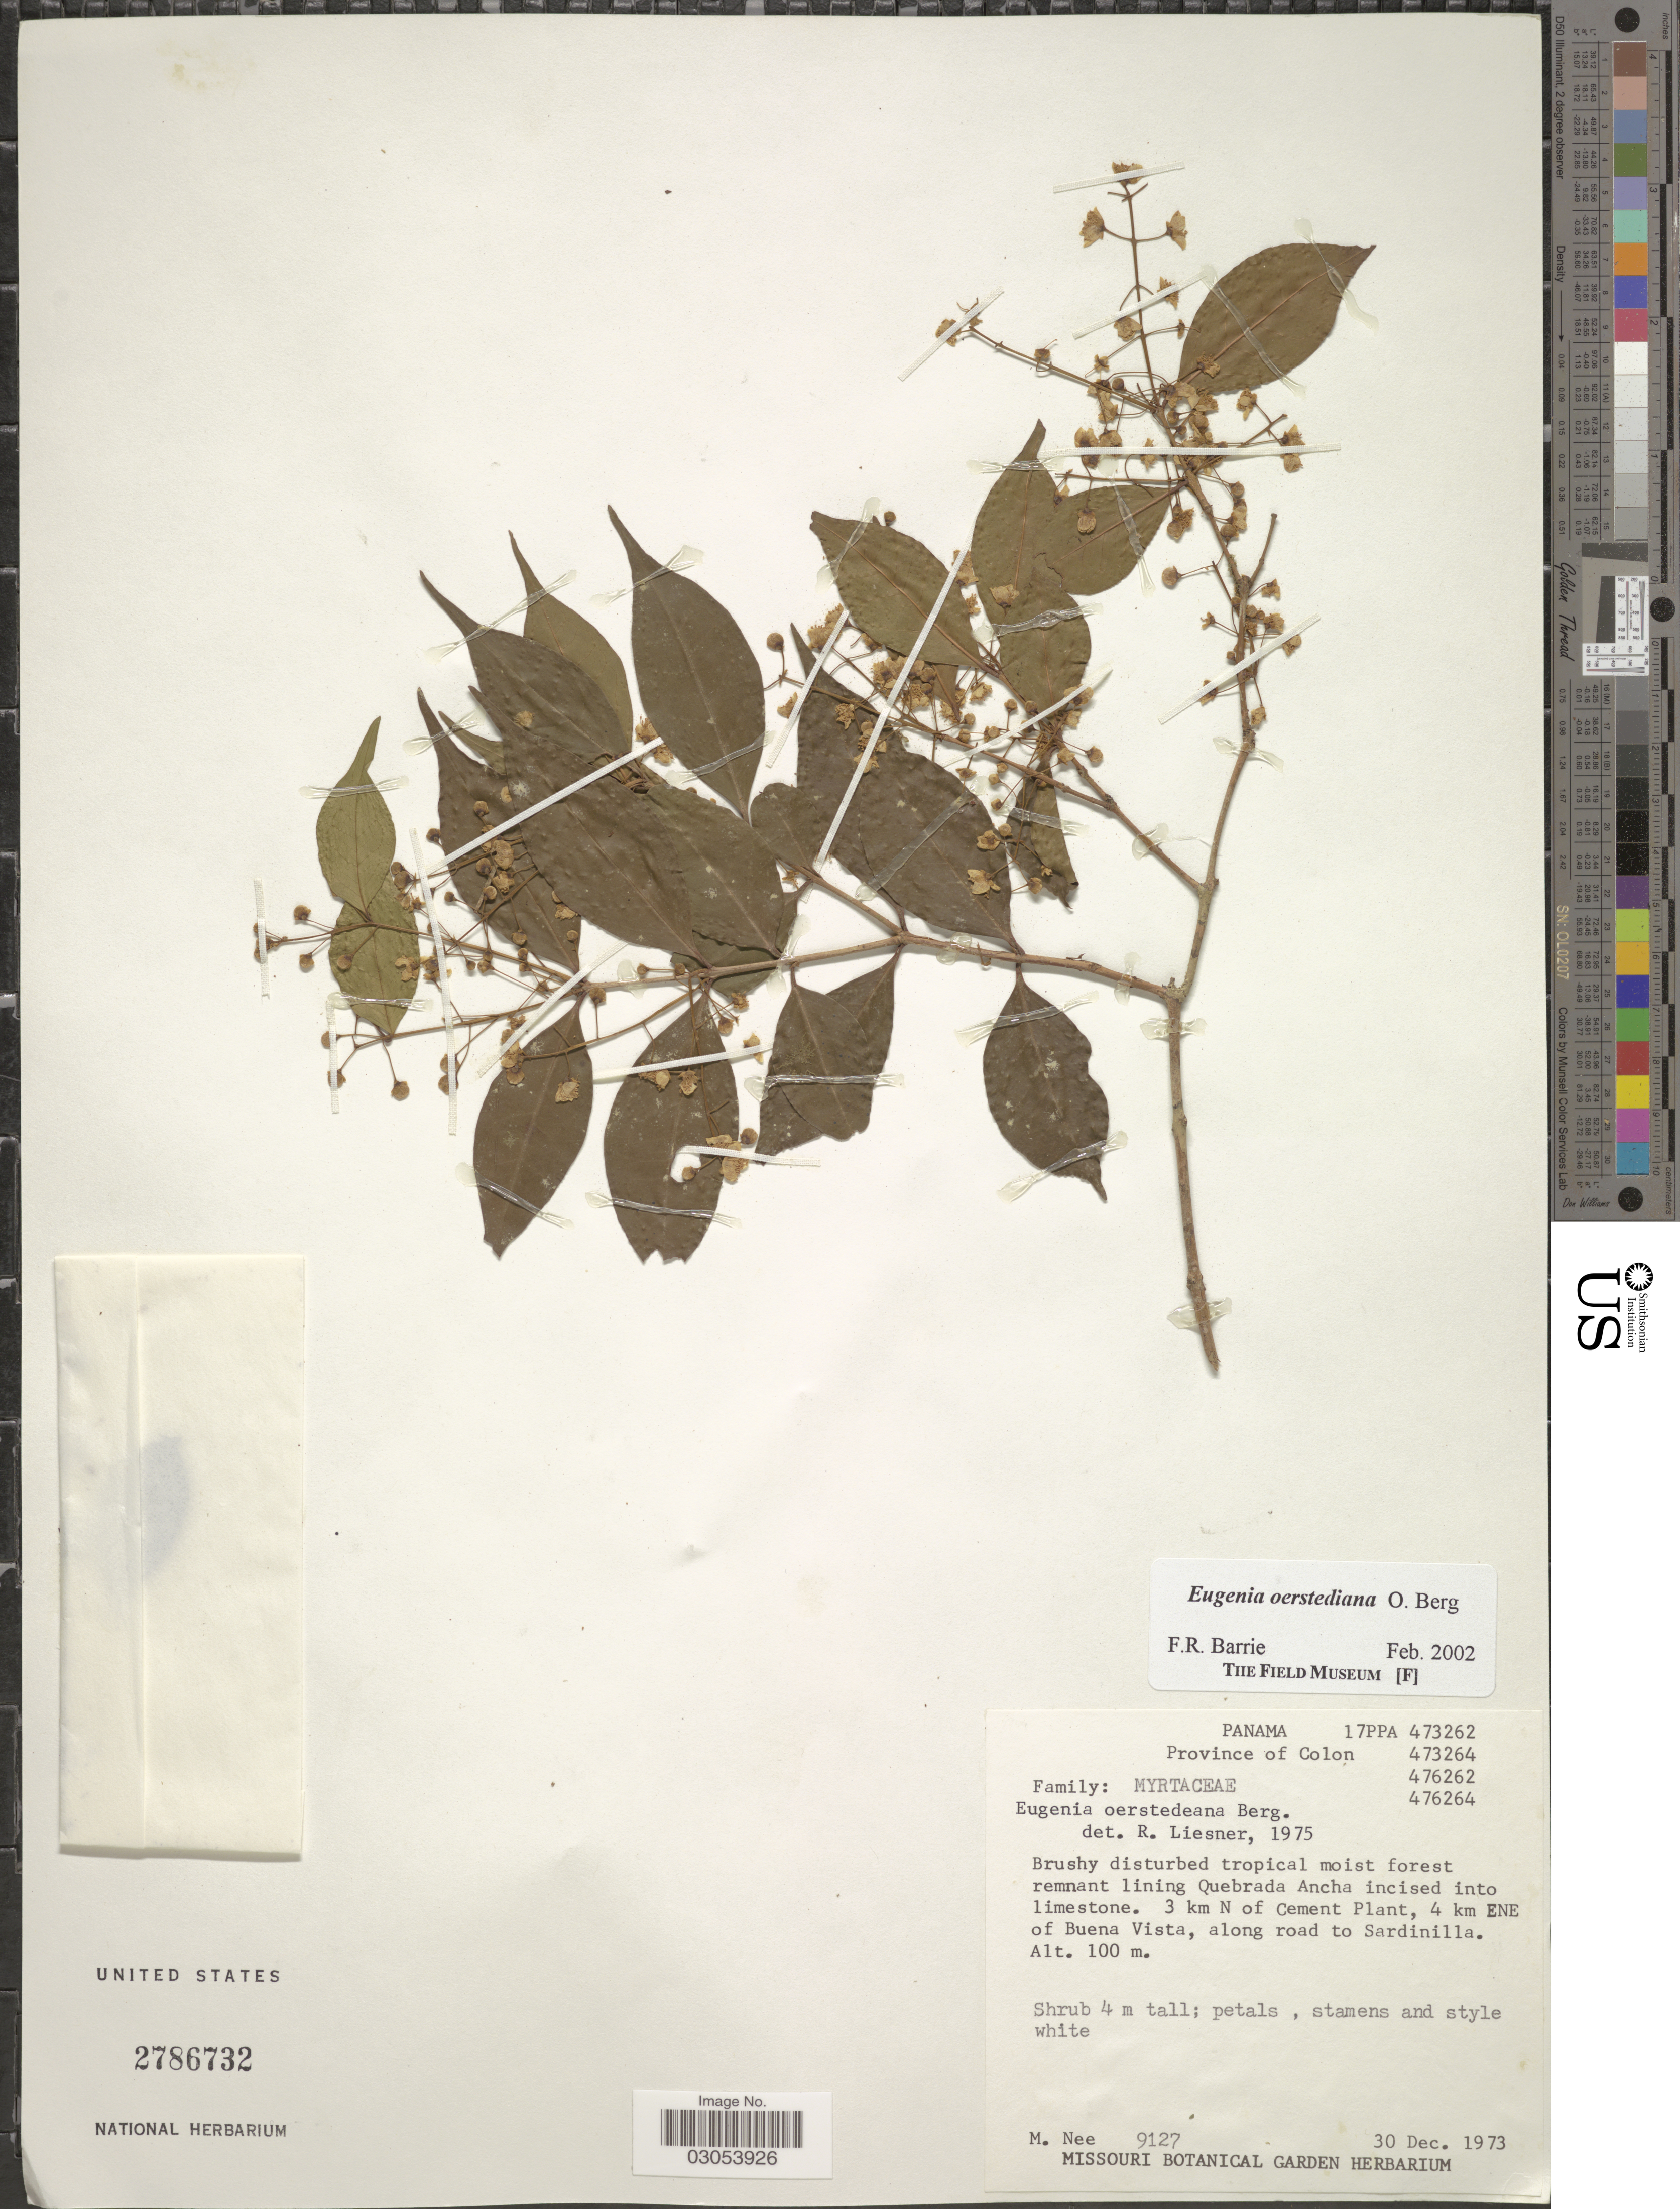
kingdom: Plantae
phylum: Tracheophyta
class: Magnoliopsida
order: Myrtales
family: Myrtaceae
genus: Eugenia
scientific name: Eugenia oerstediana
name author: O. Berg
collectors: M. Nee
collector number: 9127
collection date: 1973-12-30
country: Panama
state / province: Colón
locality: Brushy disturbed tropical moist forest remnant lining Quebrada Ancha incised into limestone. 3 km N of Cement Plant, 4 km ENE of Buena Vista, along road to Sardinilla.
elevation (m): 100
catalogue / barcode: US 2786732